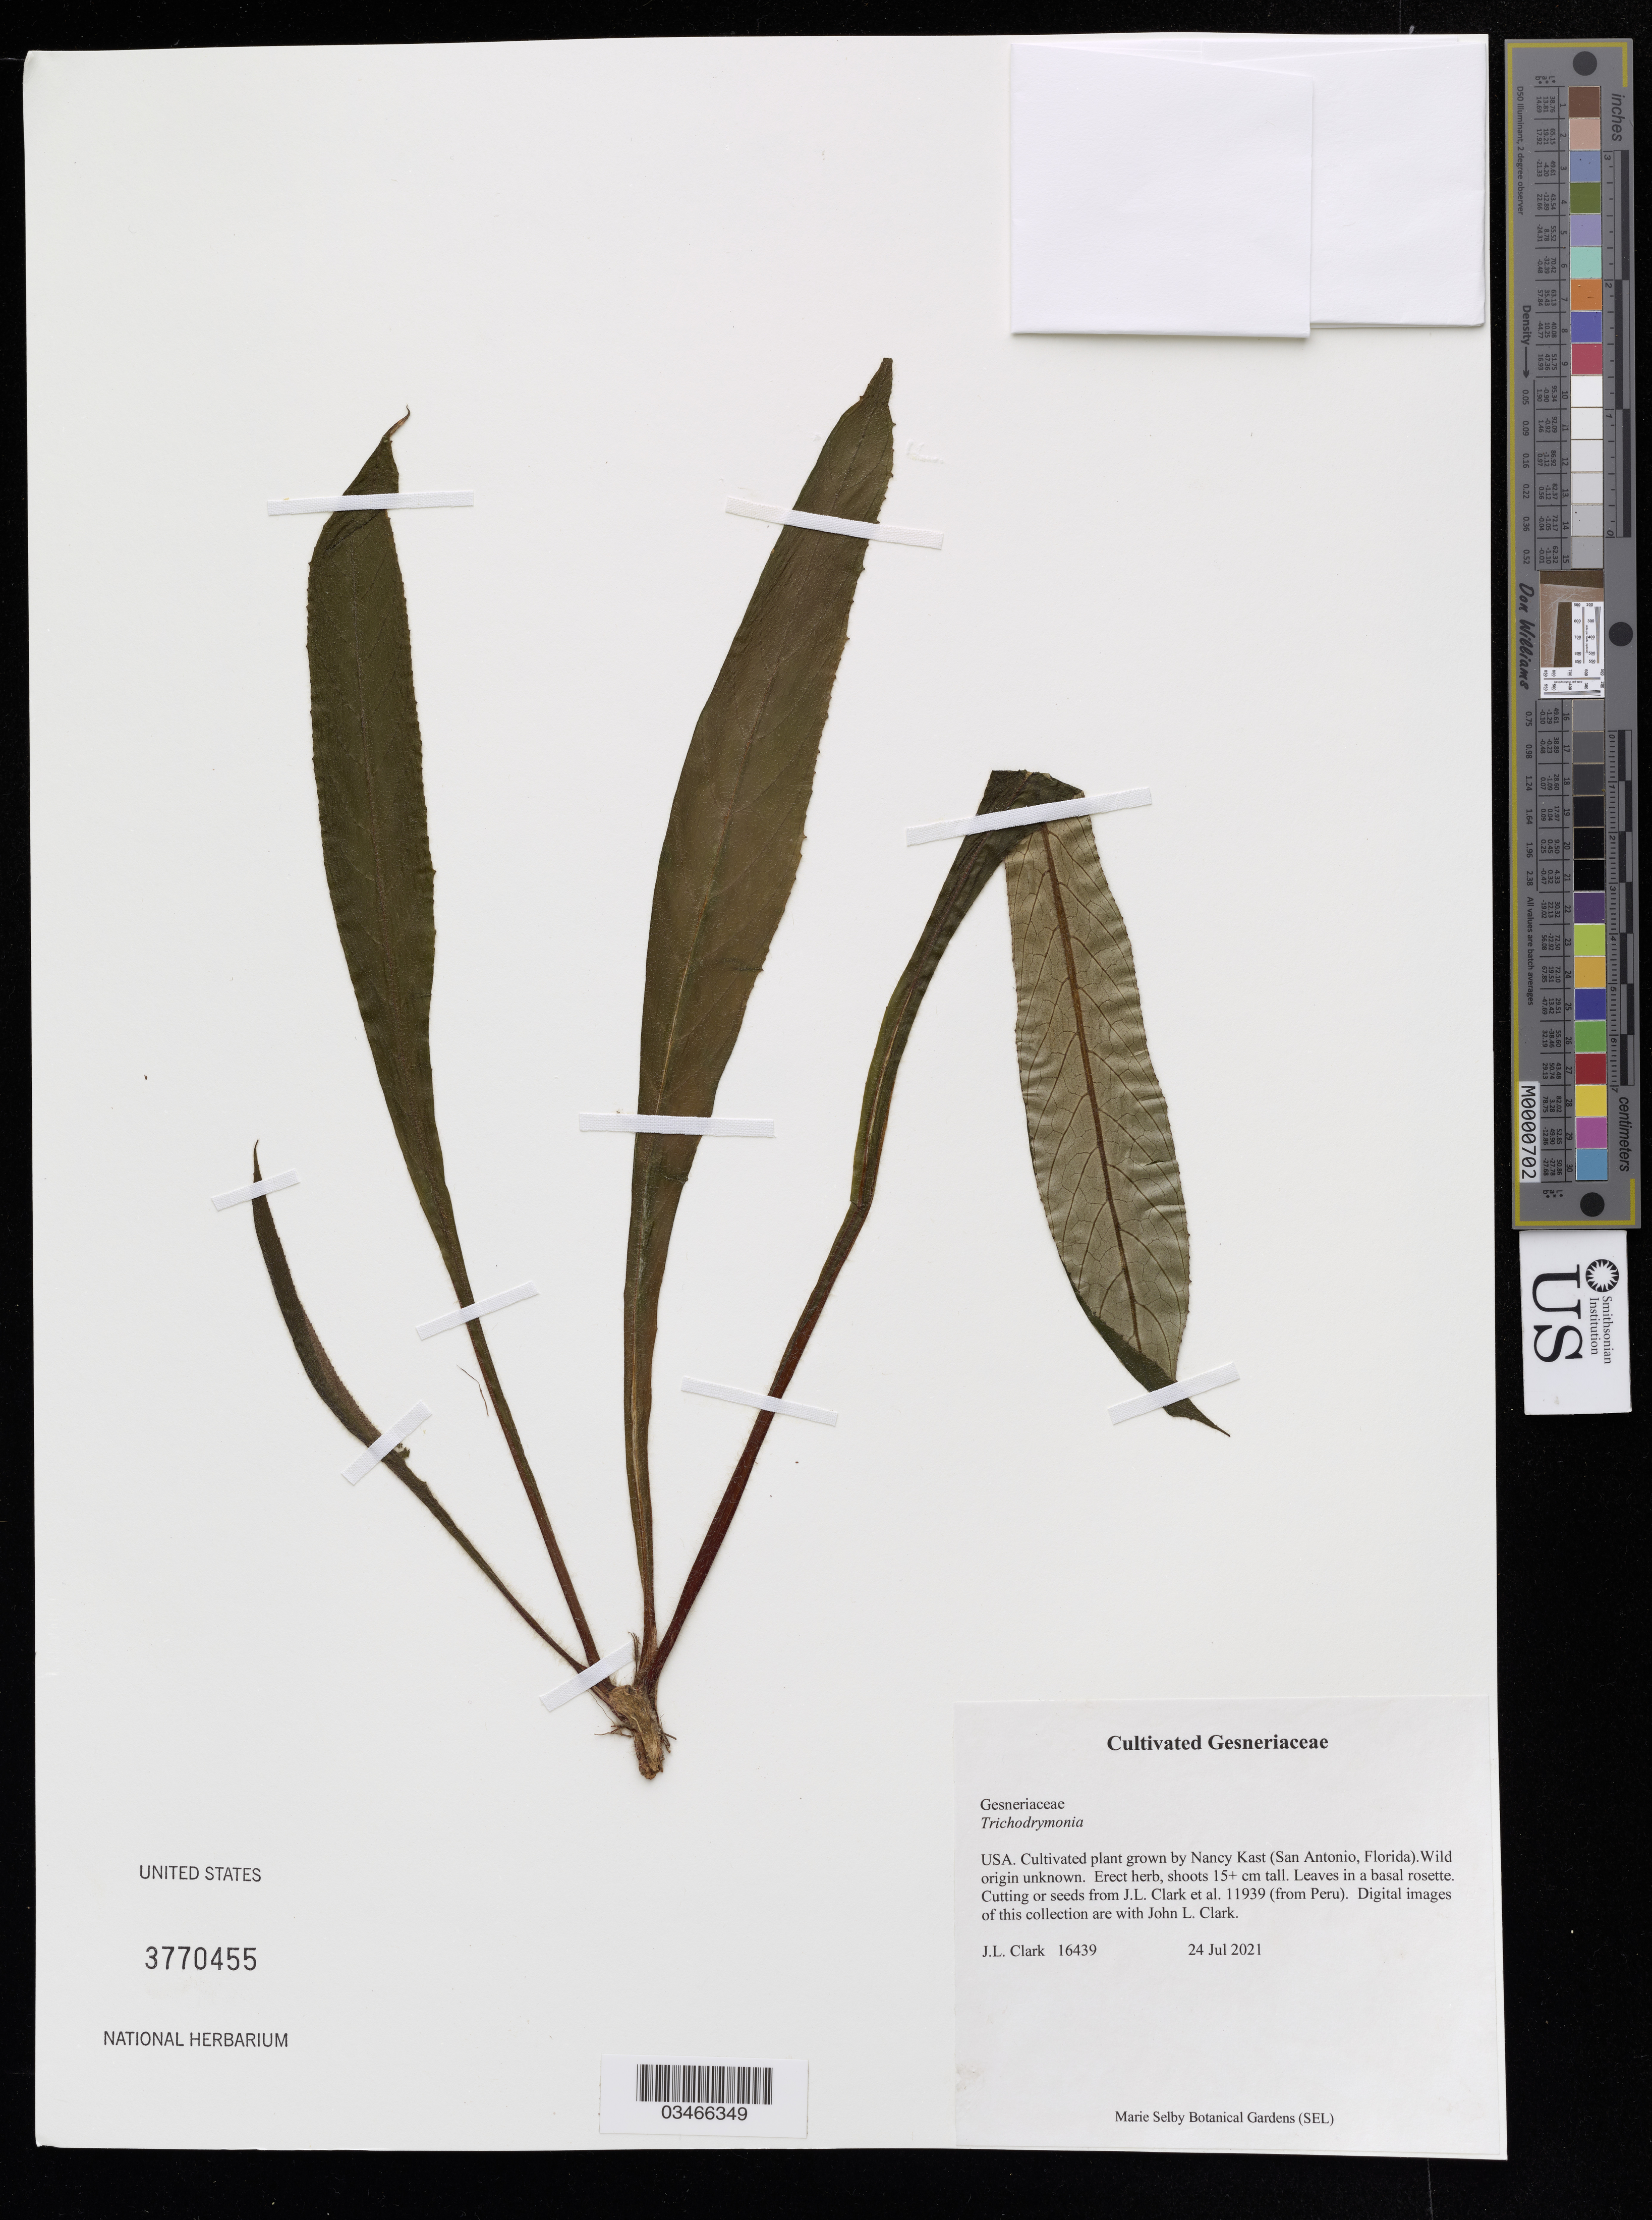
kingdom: Plantae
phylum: Tracheophyta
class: Magnoliopsida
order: Lamiales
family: Gesneriaceae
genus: Trichodrymonia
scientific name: Trichodrymonia sp.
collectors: J. Clark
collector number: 16439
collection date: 2021-07-24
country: United States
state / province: Florida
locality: San Antonio.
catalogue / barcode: US 3770455